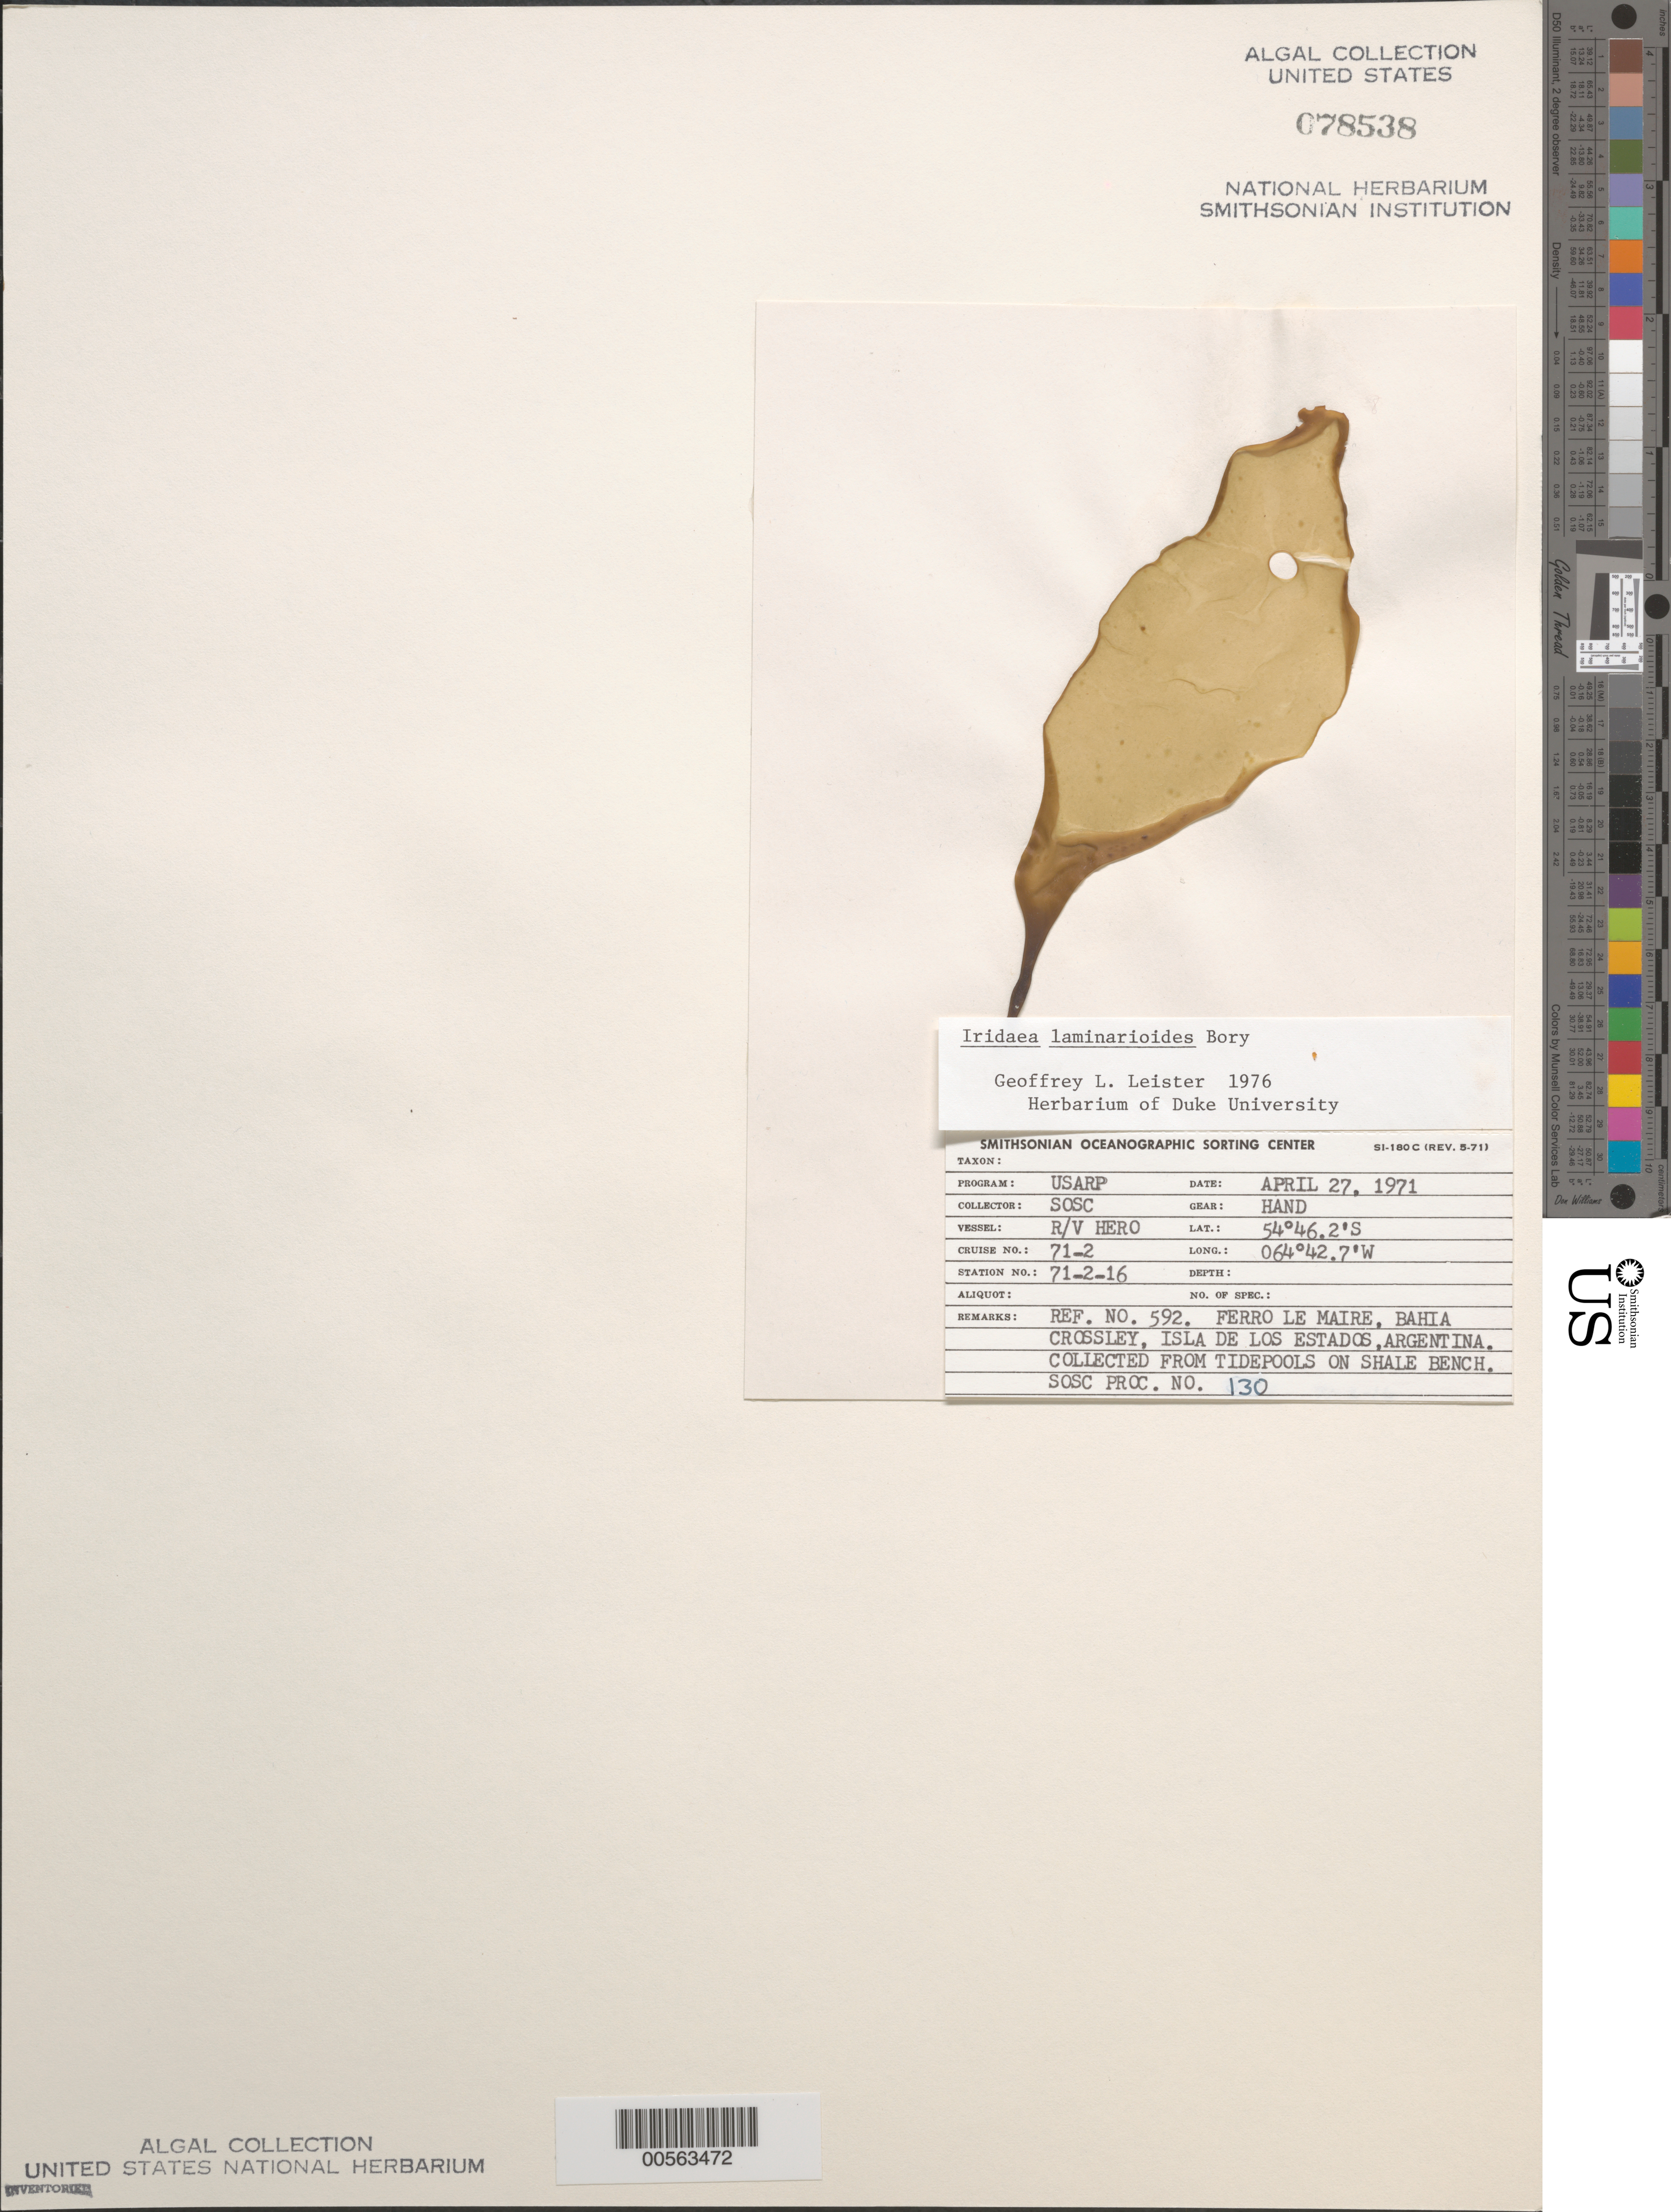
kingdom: Plantae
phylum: Rhodophyta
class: Florideophyceae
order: Gigartinales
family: Gigartinaceae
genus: Mazzaella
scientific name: Mazzaella laminarioides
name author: (Bory) Fredericq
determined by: Algae name updating Project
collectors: SOSC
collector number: Station 71-2-16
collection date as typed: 27 Apr 1971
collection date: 1971-04-27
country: Argentina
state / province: Tierra del Fuego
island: Isla de los Estados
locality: Ferro le Maire, Bahia Crossley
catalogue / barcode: US 78538